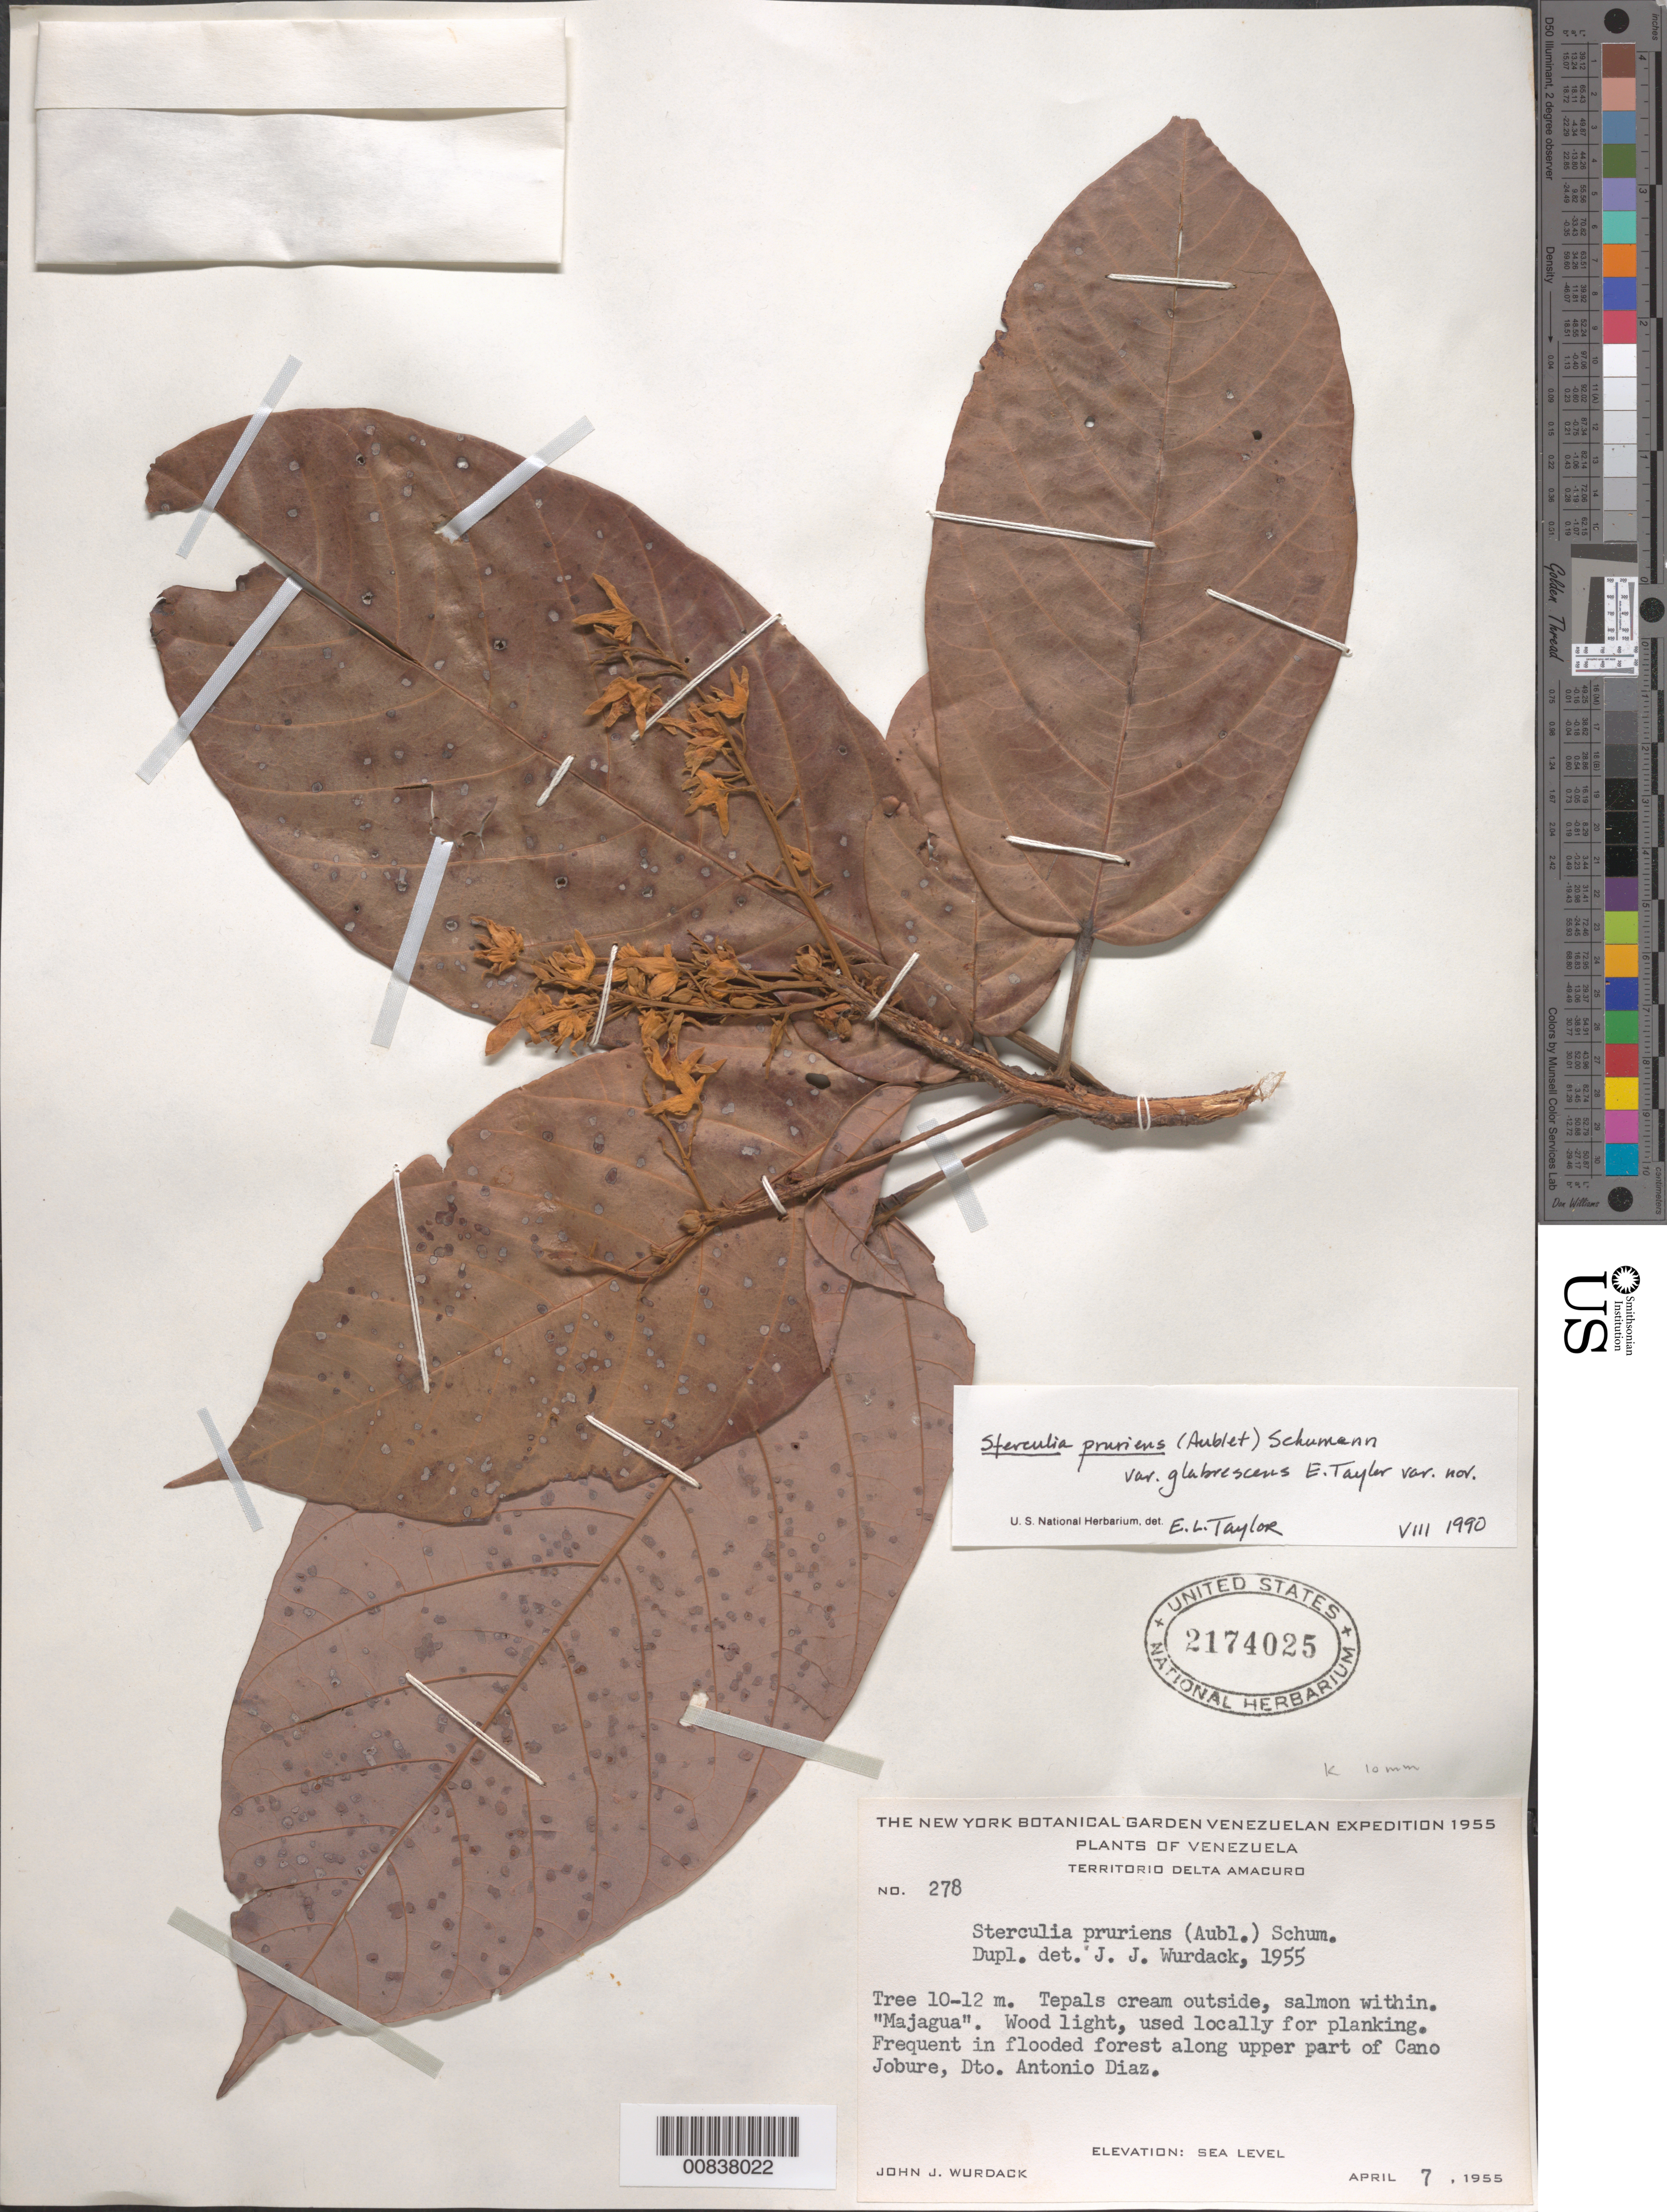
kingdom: Plantae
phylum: Tracheophyta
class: Magnoliopsida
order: Malvales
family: Malvaceae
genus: Sterculia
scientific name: Sterculia pruriens var. glabrescens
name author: E.L. Taylor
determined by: Taylor, E. L.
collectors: J. J. Wurdack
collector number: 278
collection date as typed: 7-Apr-55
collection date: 1955-04-07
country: Venezuela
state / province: Delta Amacuro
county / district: Antonio Díaz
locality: Caño Jobure, upper part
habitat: Flooded forest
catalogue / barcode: US 2174025